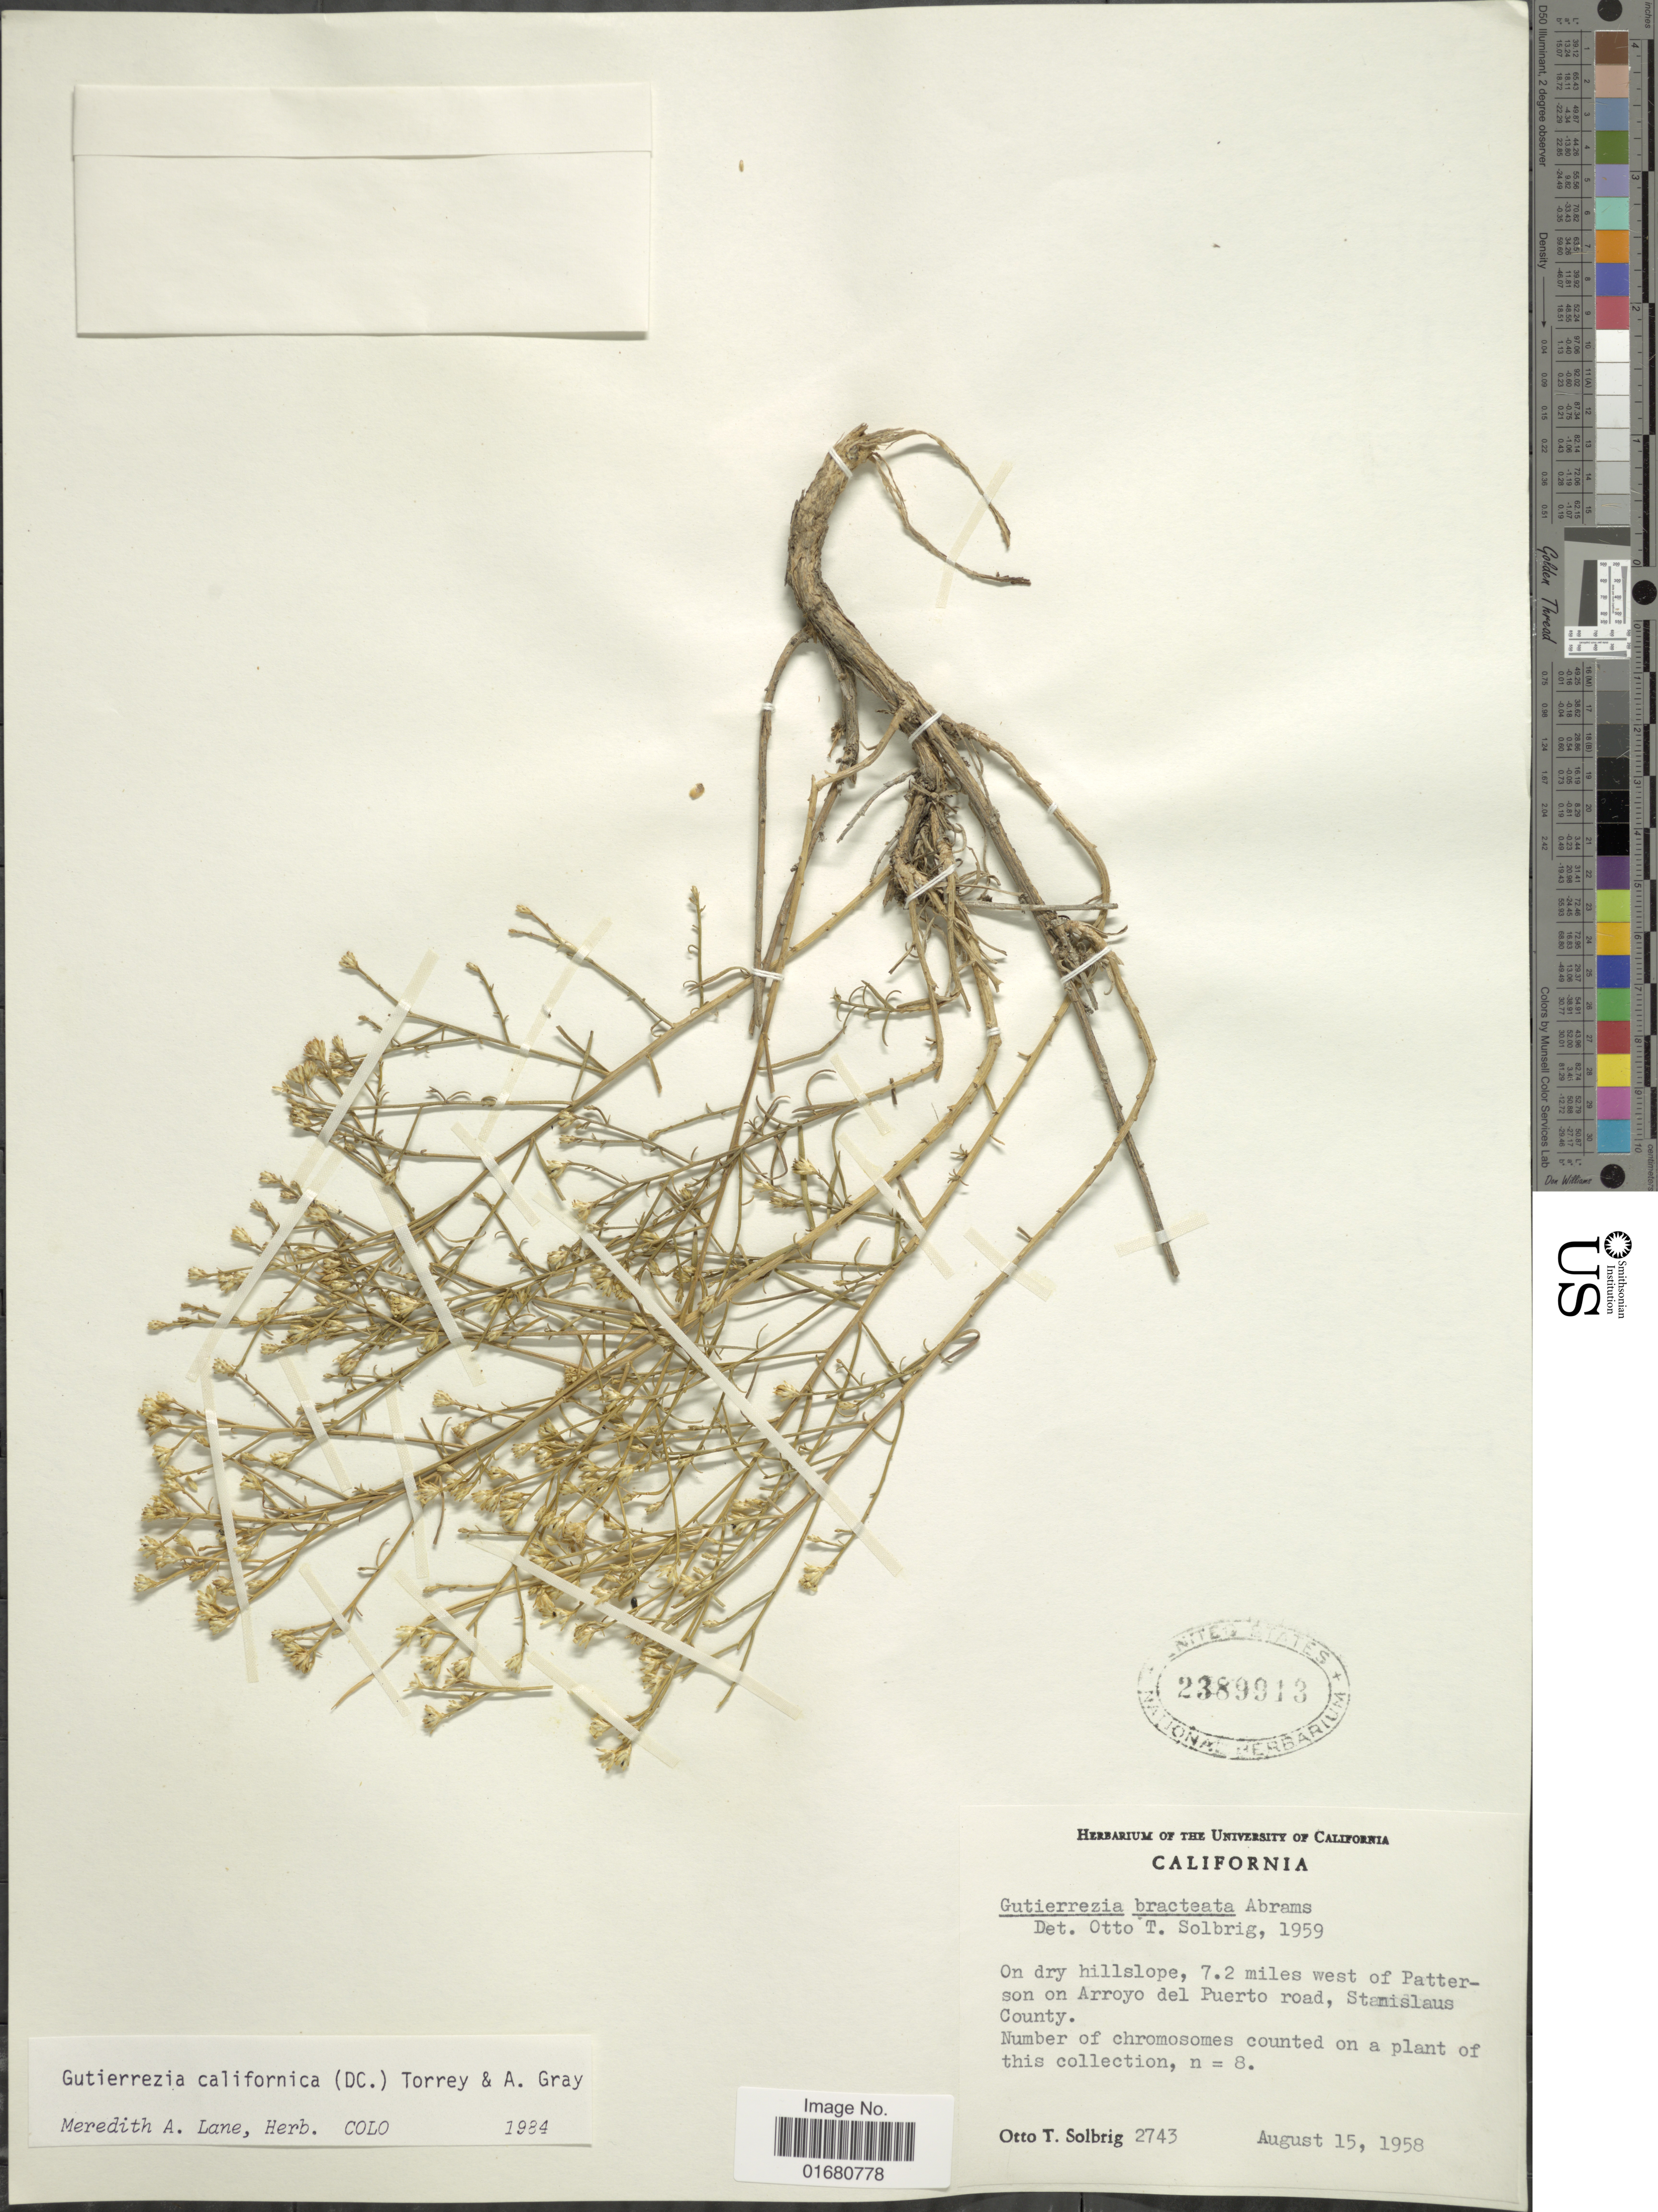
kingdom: Plantae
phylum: Tracheophyta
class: Magnoliopsida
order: Asterales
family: Asteraceae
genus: Gutierrezia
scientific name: Gutierrezia californica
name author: Torr. & A. Gray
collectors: O. T. Solbrig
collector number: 2743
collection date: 1958-08-15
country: United States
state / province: California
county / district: Stanislaus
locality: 7.2 miles west of Patterson on Arroyo del Puerto road, Stanislaus County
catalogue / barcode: US 2389913